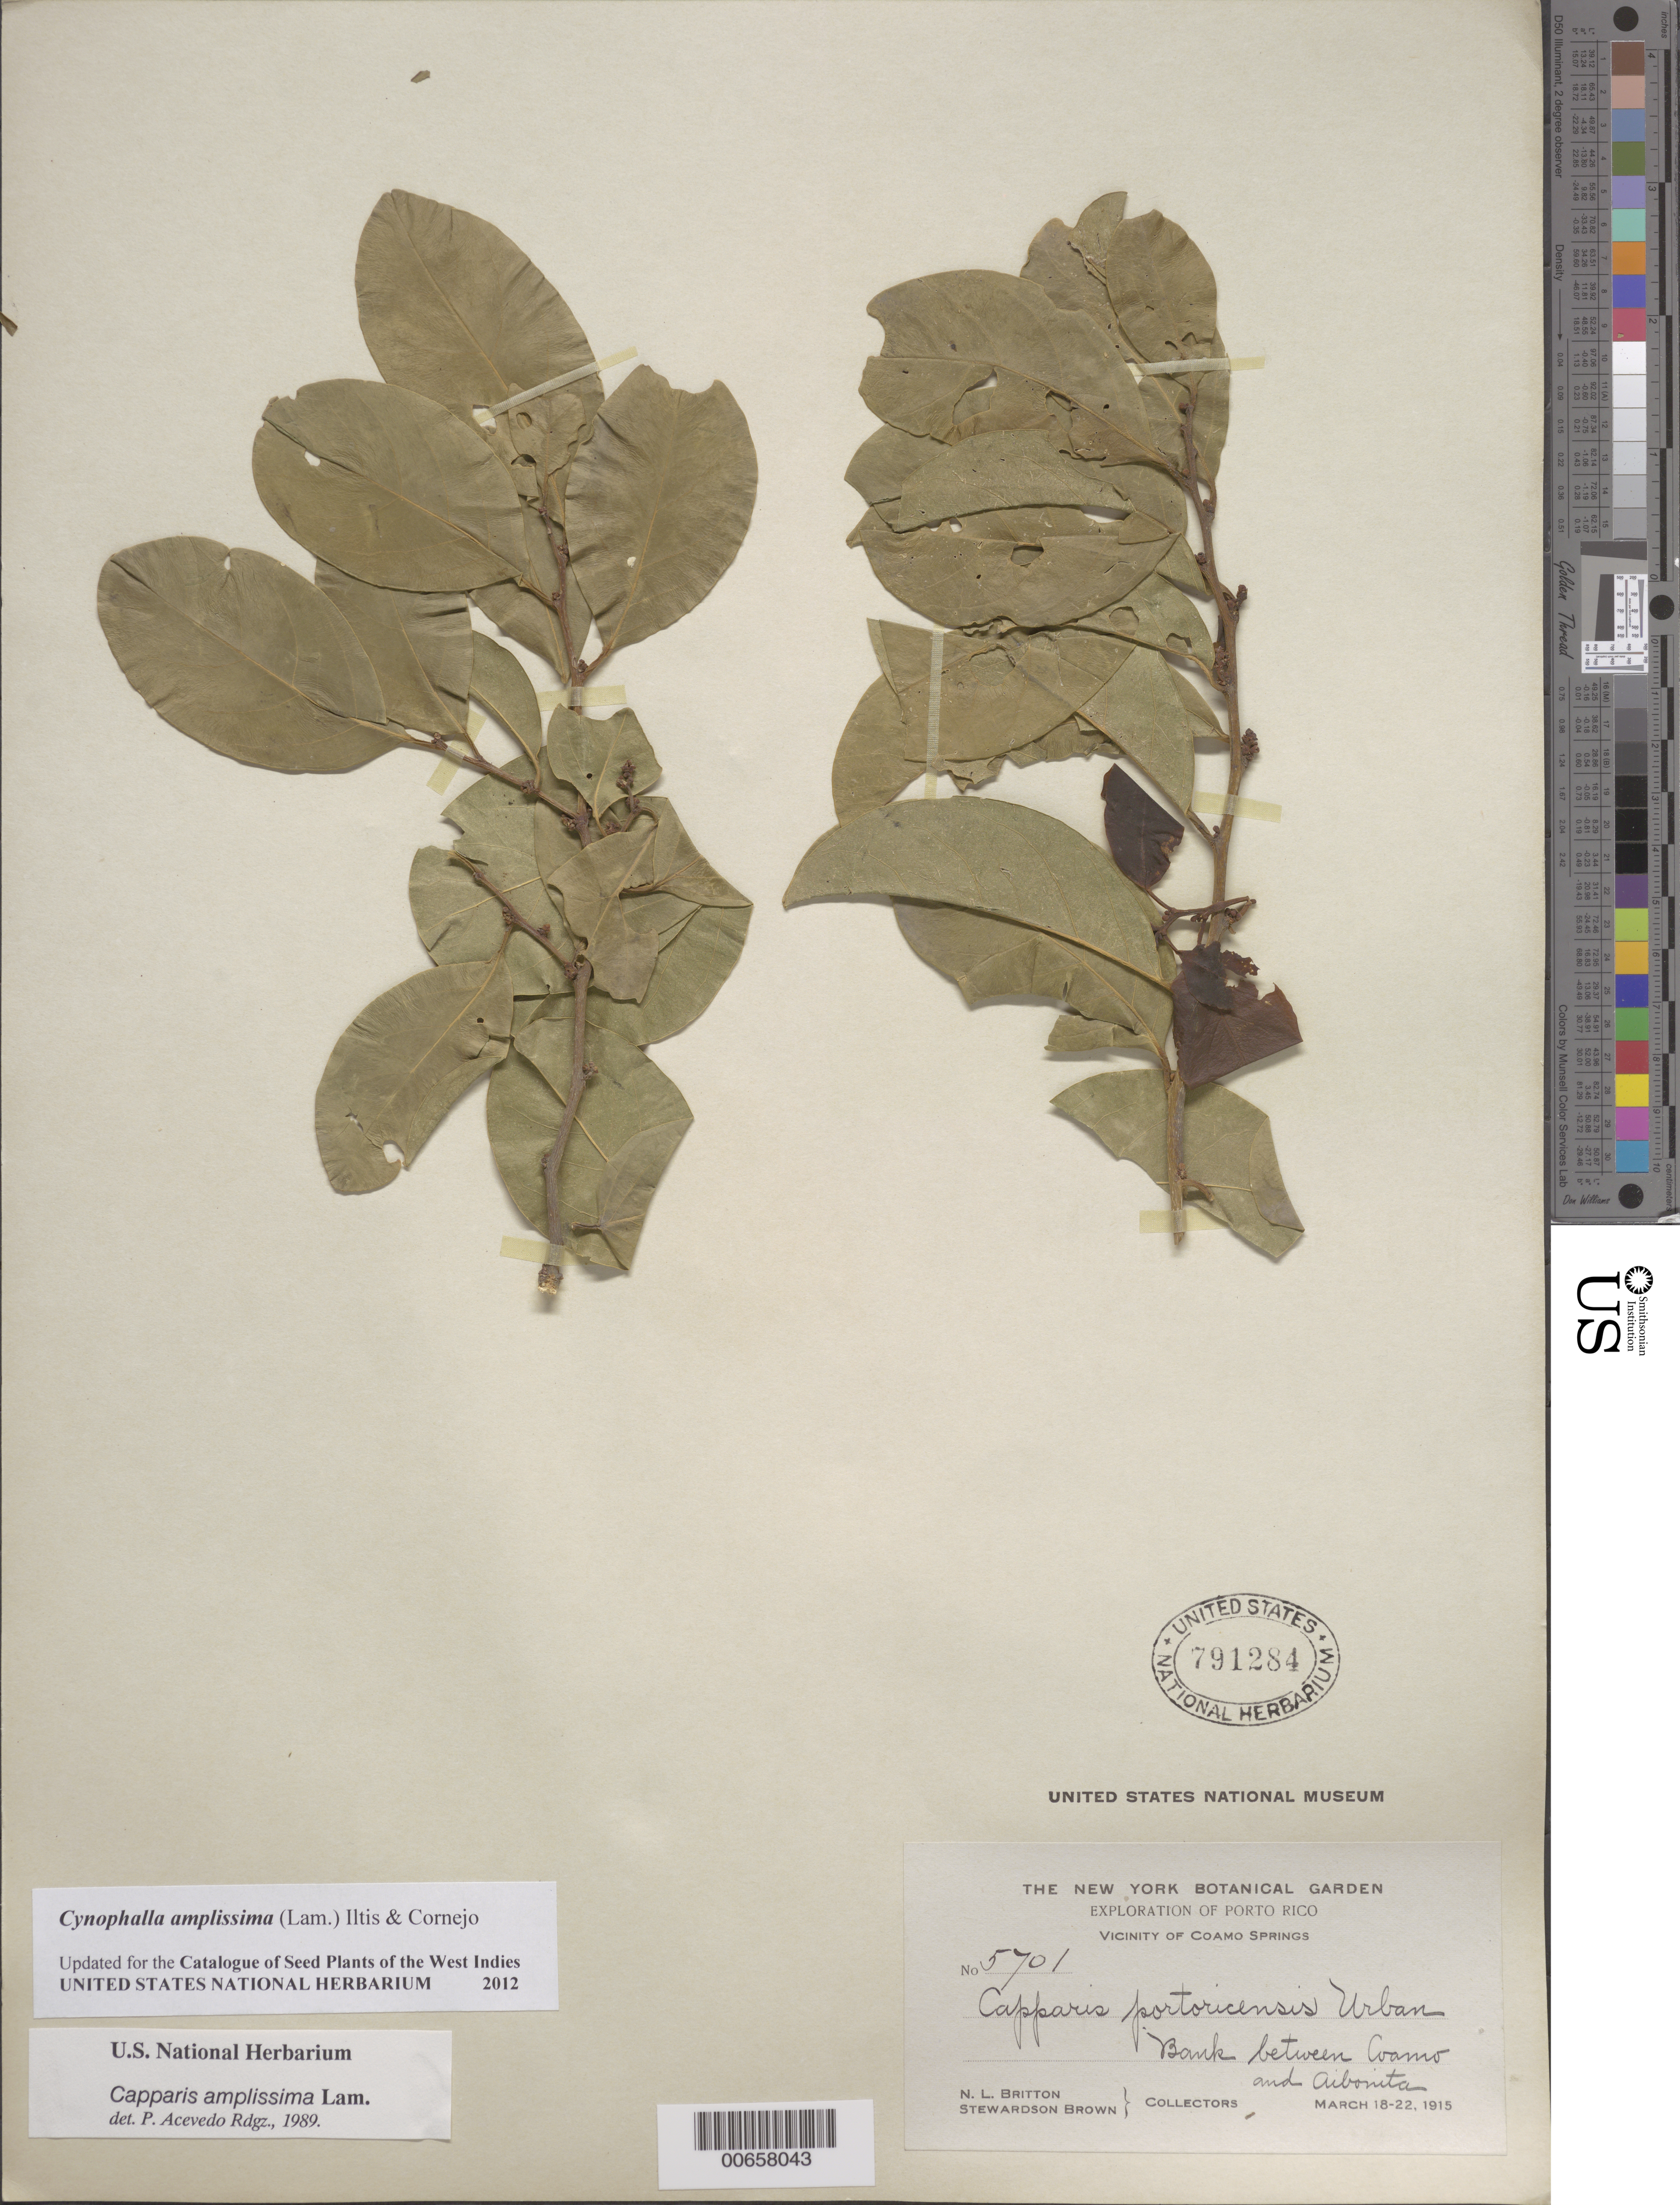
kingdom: Plantae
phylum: Tracheophyta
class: Magnoliopsida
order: Brassicales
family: Capparaceae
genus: Capparis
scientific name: Capparis amplissima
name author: Lam.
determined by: Acevedo-Rodríguez, P., (BOT), Smithsonian Institution - National Museum of Natural History (UNITED STATES)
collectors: N. Britton & S. Brown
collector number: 5701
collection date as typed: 18 Mar 1915 to 22 Mar 1915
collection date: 1915-03-18/1915-03-22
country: Puerto Rico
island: Greater Antilles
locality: Coamo Springs, vic of; Bank btw Coamo and Aibonita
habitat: Bank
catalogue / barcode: US 791284